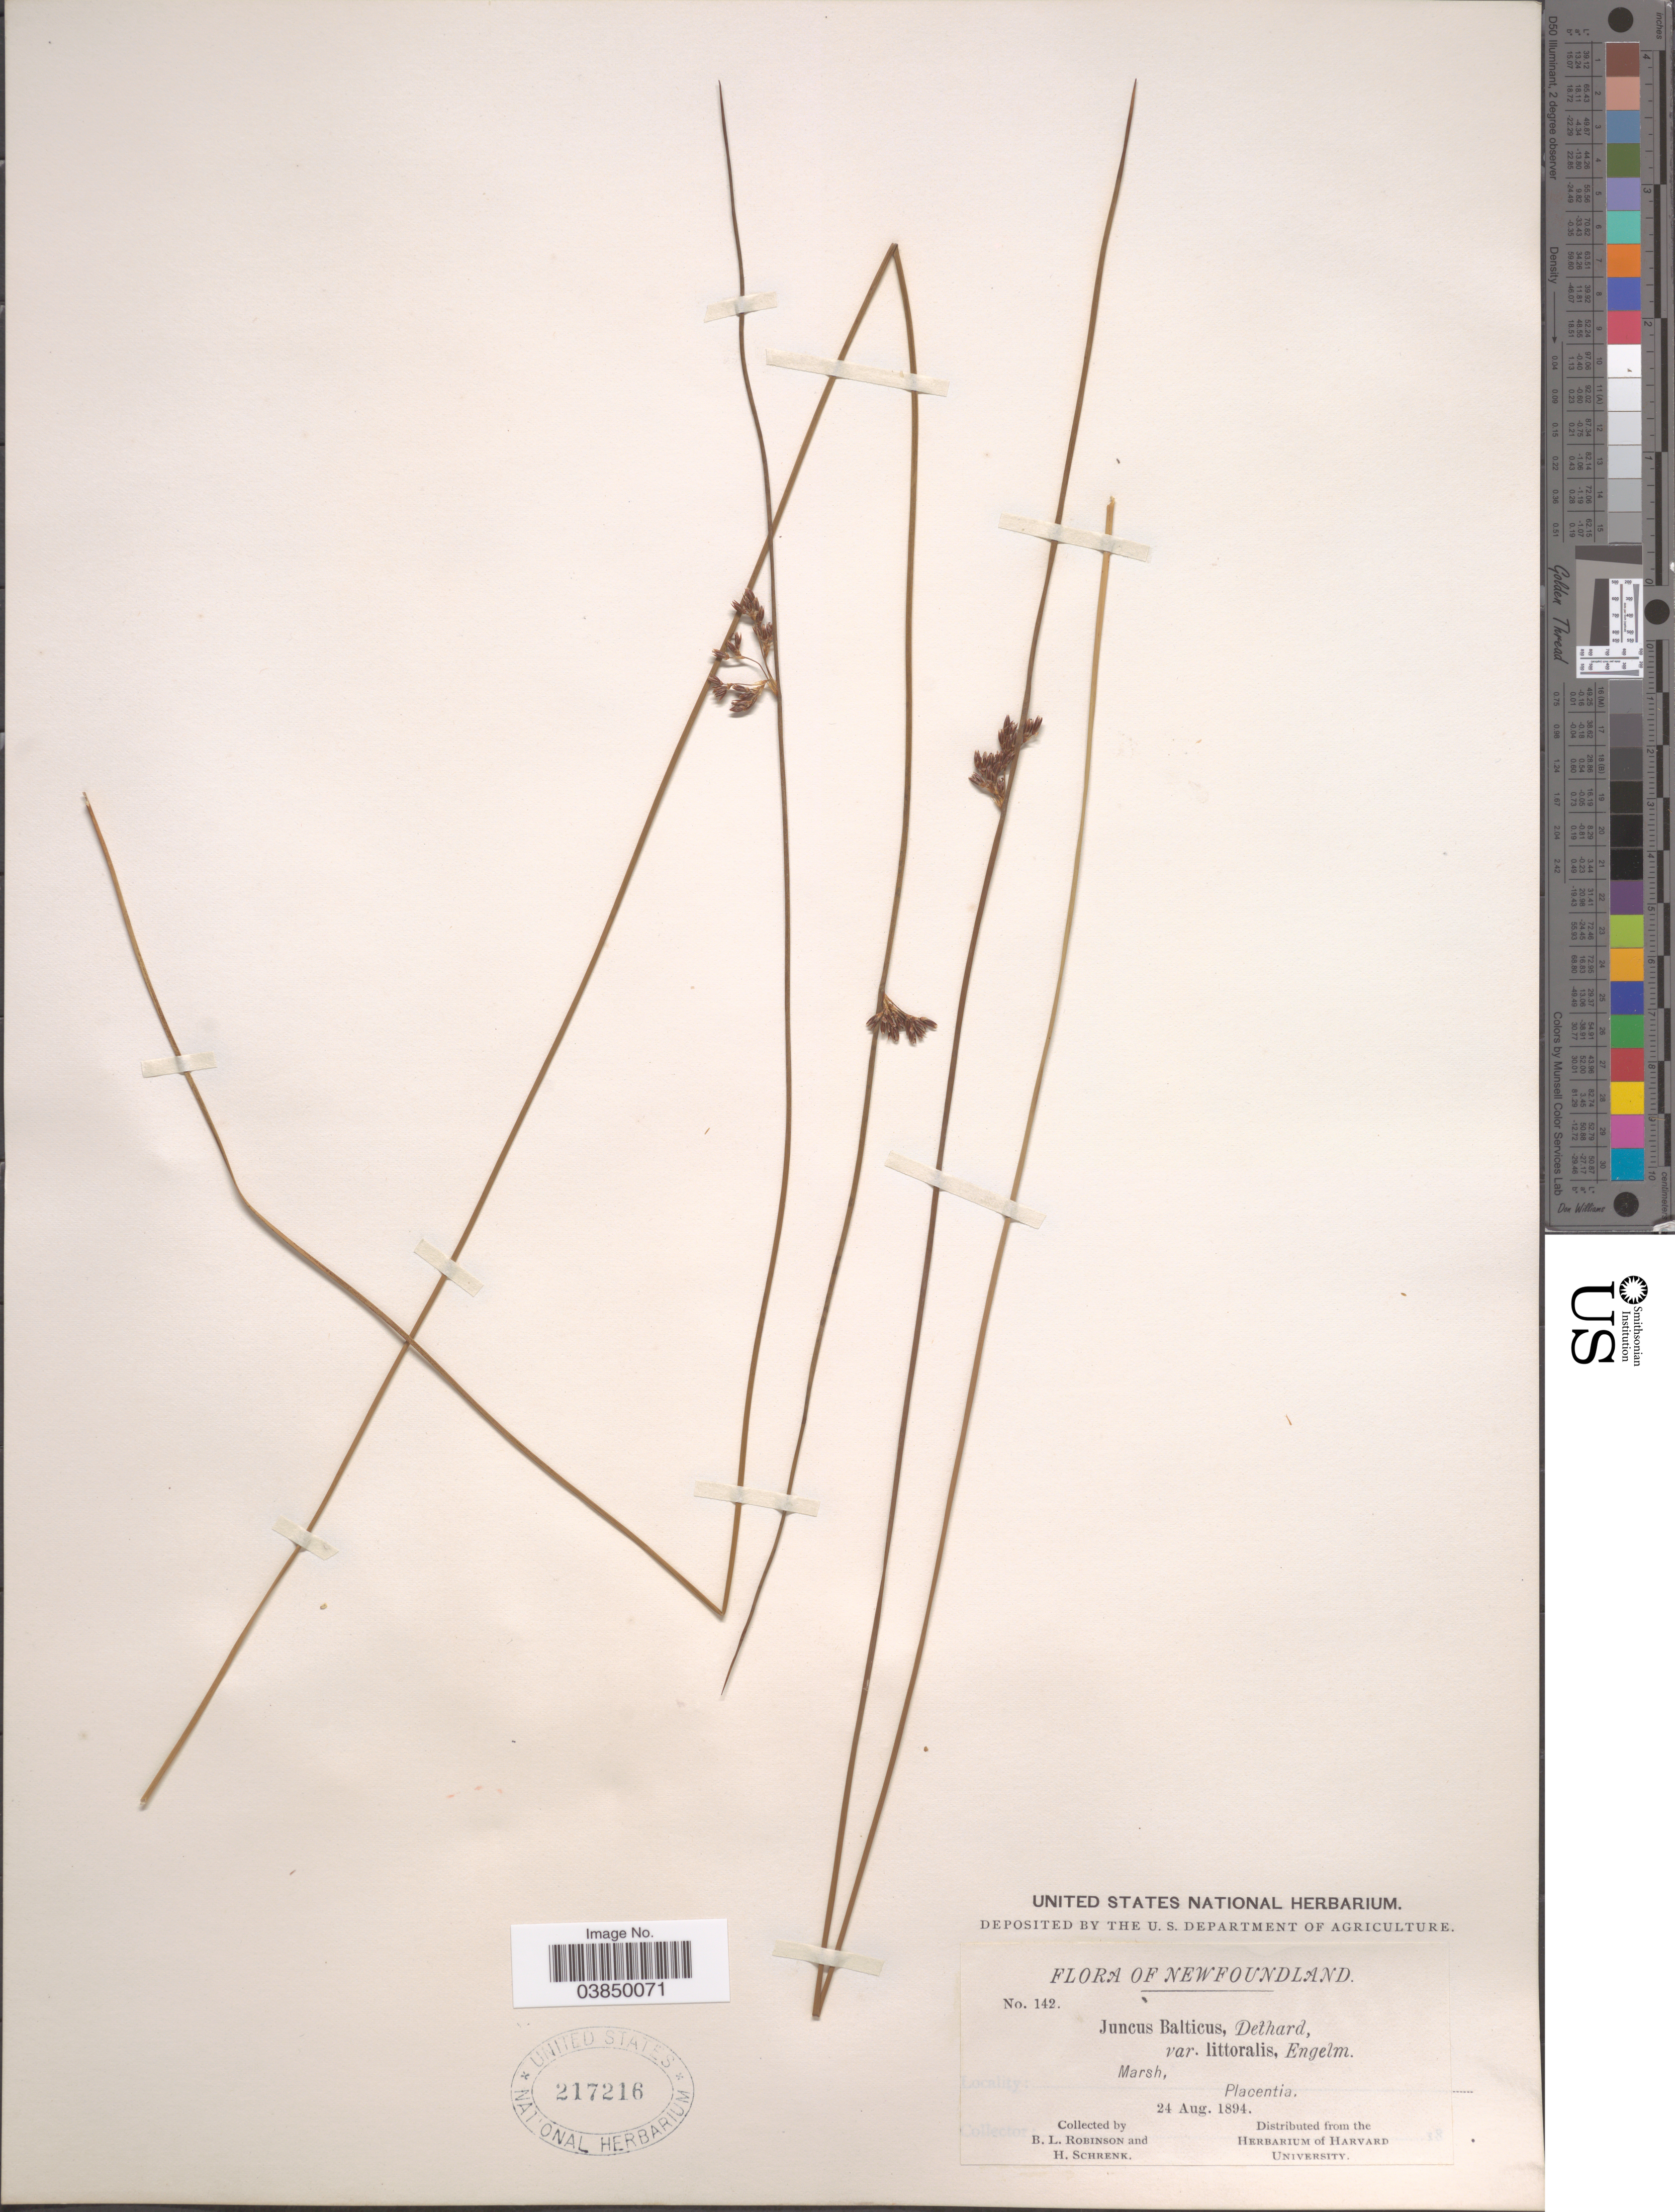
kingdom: Plantae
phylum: Tracheophyta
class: Liliopsida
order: Poales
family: Juncaceae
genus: Juncus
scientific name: Juncus balticus var. littoralis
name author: Engelm.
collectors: B. L. Robinson & H. Schrenk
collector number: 142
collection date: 1894-08-24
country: Canada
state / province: Newfoundland and Labrador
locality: Placentia.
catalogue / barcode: US 217216